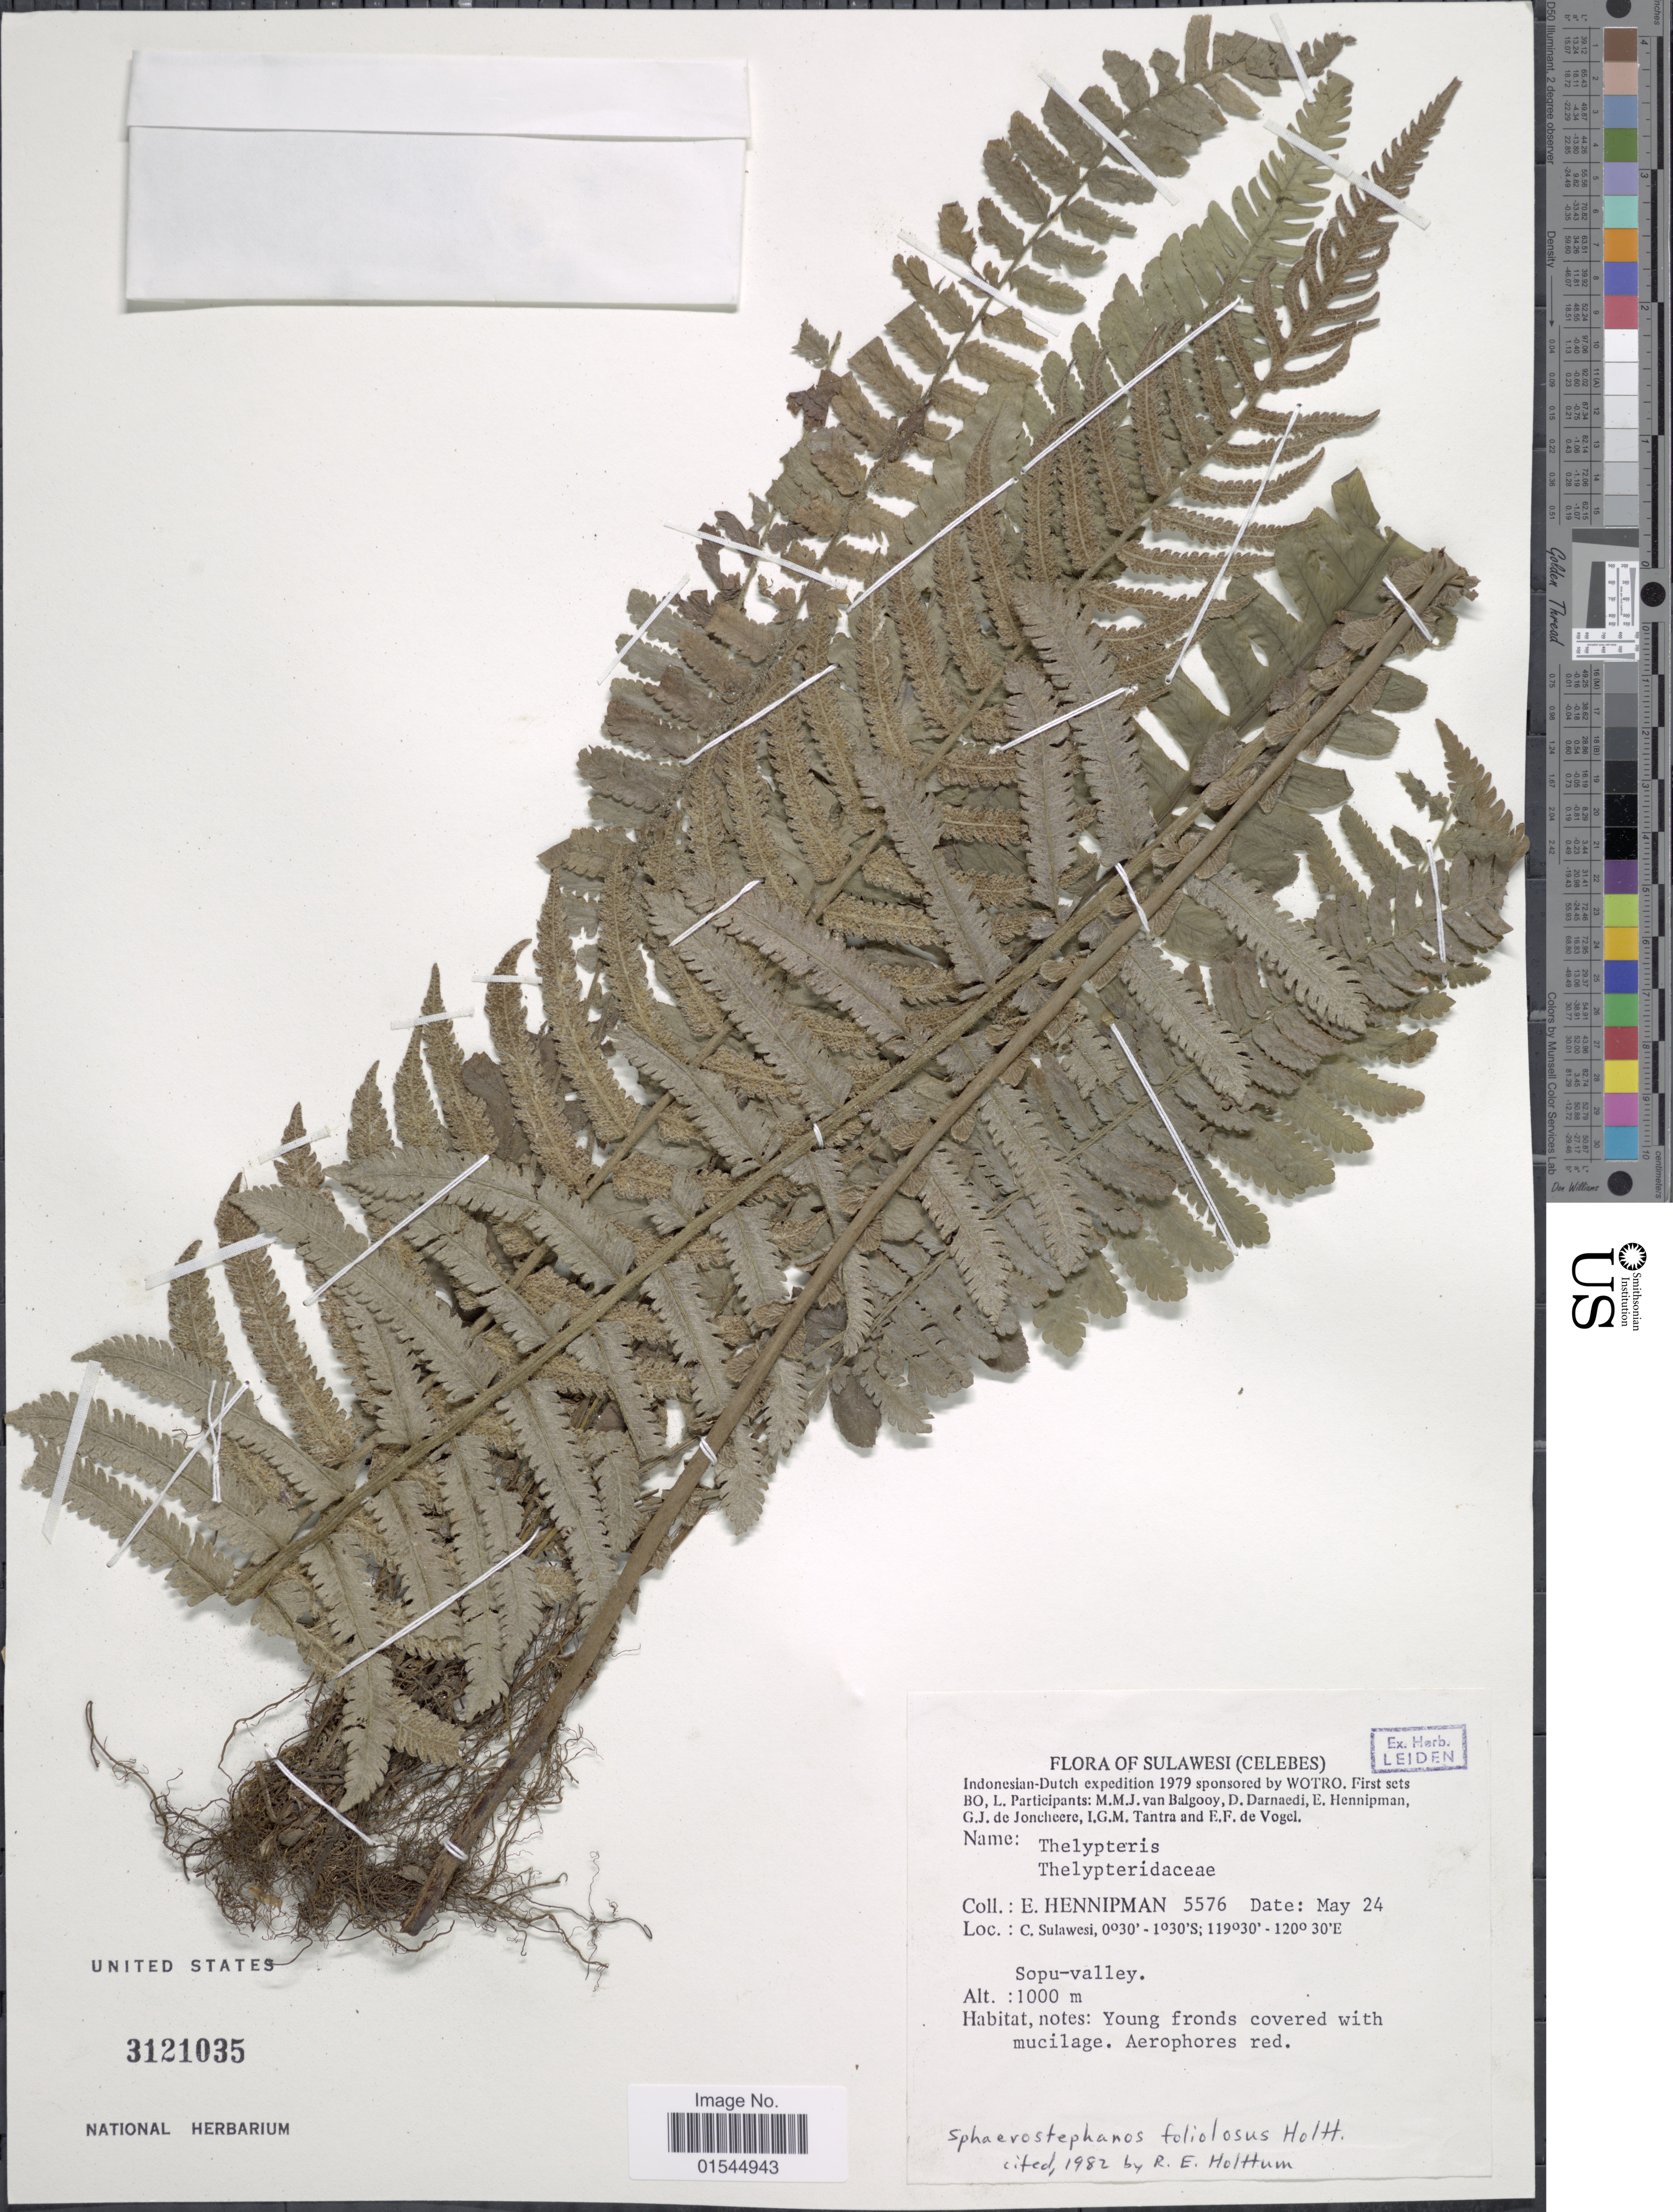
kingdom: Plantae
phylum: Tracheophyta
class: Polypodiopsida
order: Polypodiales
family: Thelypteridaceae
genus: Sphaerostephanos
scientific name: Sphaerostephanos foliolosus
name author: Holttum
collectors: E. Hennipman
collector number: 5576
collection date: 1979-05-24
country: Indonesia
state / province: Sulawesi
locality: Sulawesi (Celebes), C. Sulawesi, Sopu-valley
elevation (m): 1000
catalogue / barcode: US 3121035